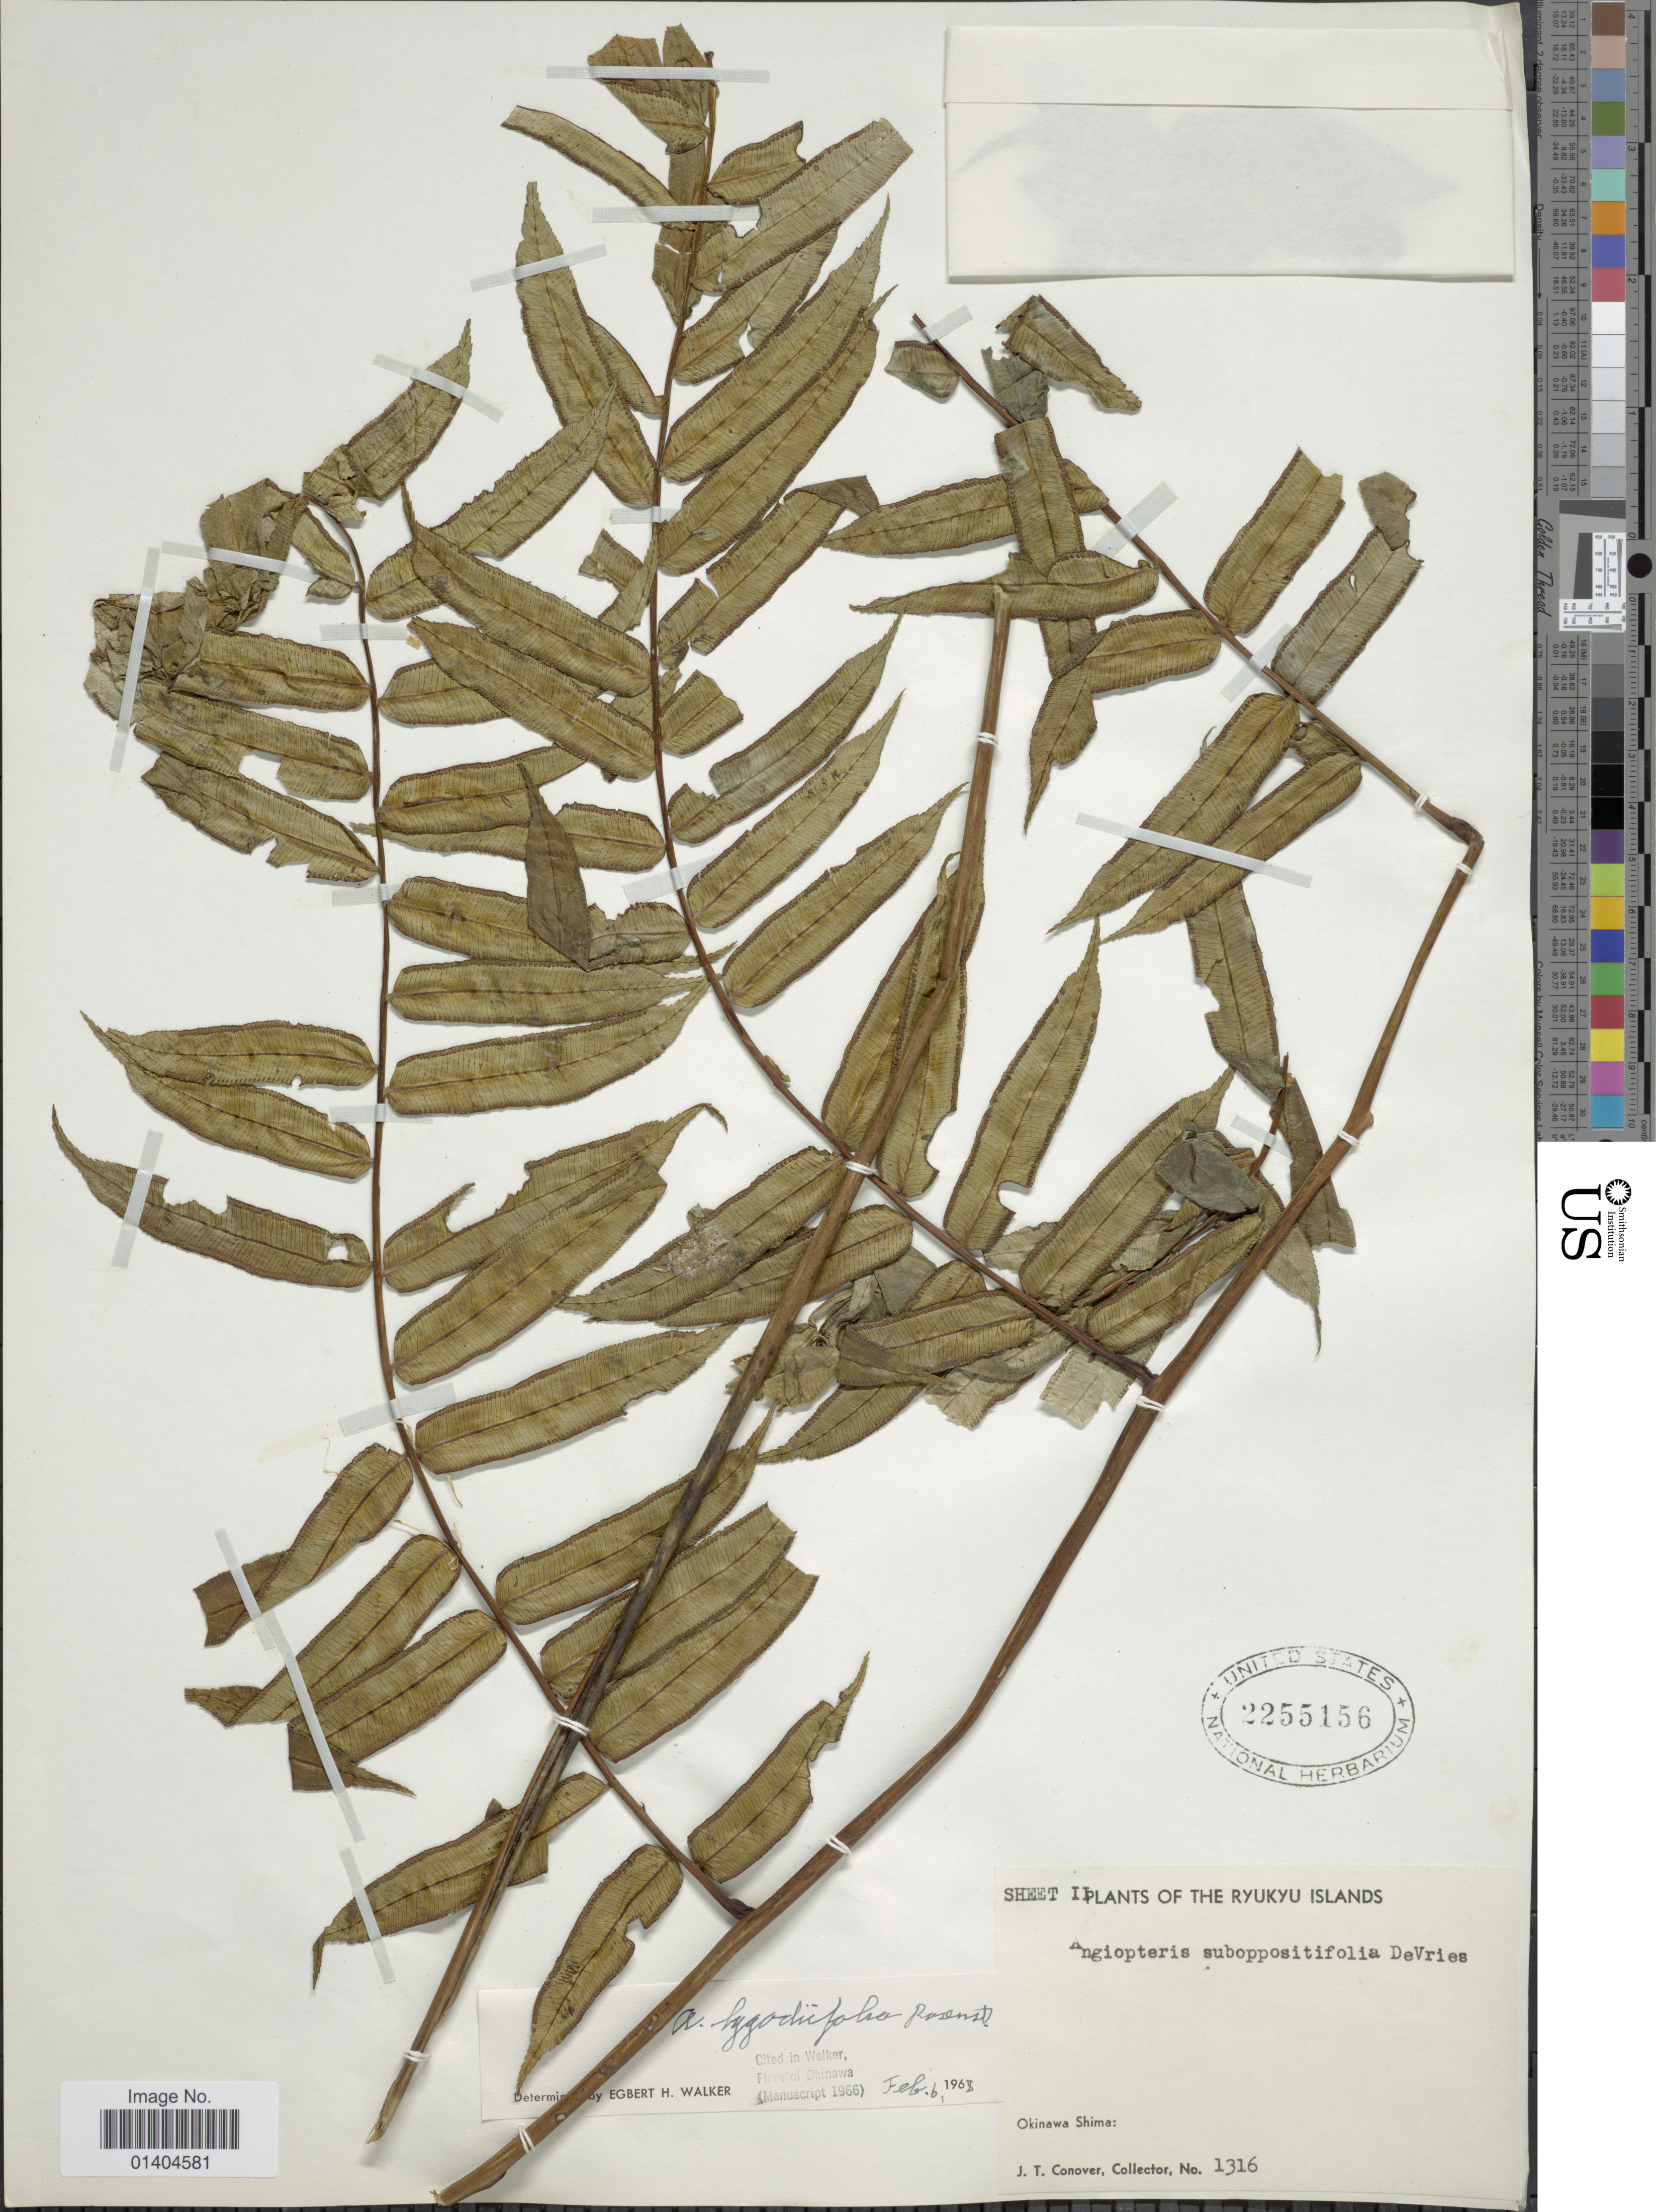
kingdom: Plantae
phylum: Tracheophyta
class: Polypodiopsida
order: Marattiales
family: Marattiaceae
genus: Angiopteris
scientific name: Angiopteris lygodiifolia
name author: Rosenst.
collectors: J. T. Conover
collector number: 1316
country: Japan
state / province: Okinawa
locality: The Ryukyu Islands. Okinawa Shima.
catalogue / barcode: US 2255156